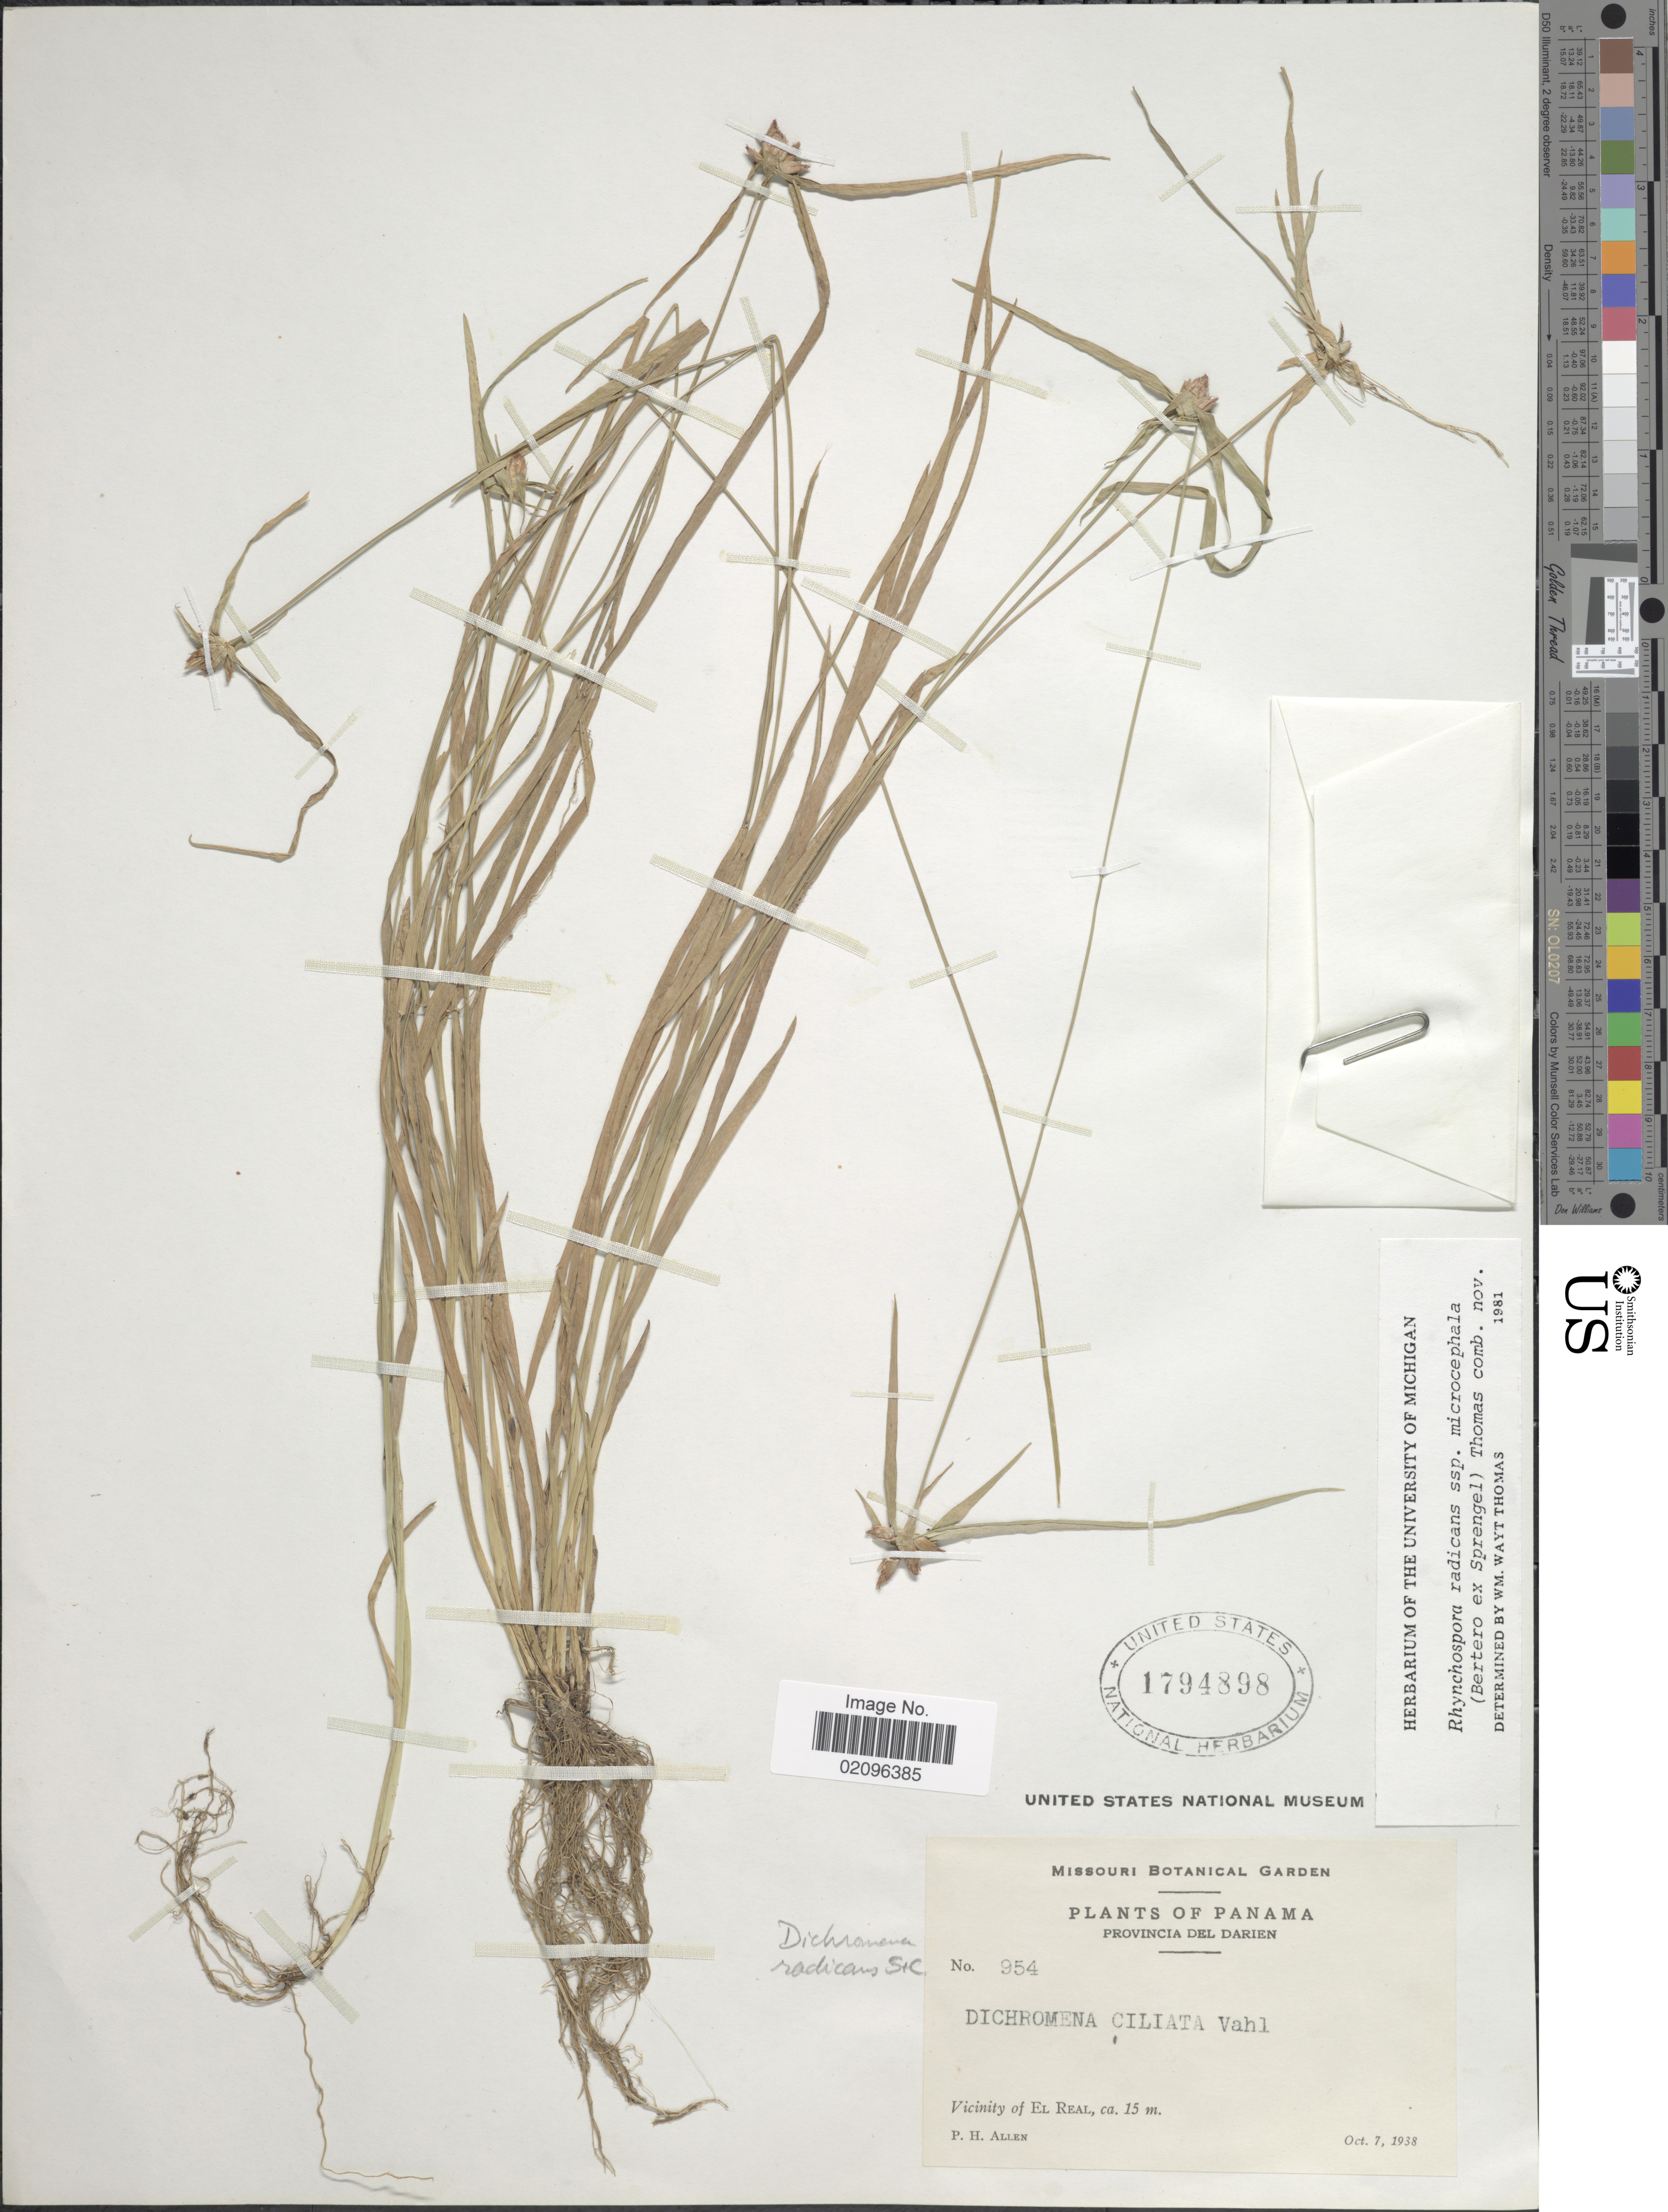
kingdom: Plantae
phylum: Tracheophyta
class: Liliopsida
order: Poales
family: Cyperaceae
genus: Rhynchospora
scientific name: Rhynchospora radicans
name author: (Schltdl. & Cham.) H. Pfeiff.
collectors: P. H. Allen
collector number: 954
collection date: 1938-10-07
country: Panama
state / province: Darién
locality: Panama, Provincia del Darien. Vicinity of El Real.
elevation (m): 15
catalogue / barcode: US 1794898